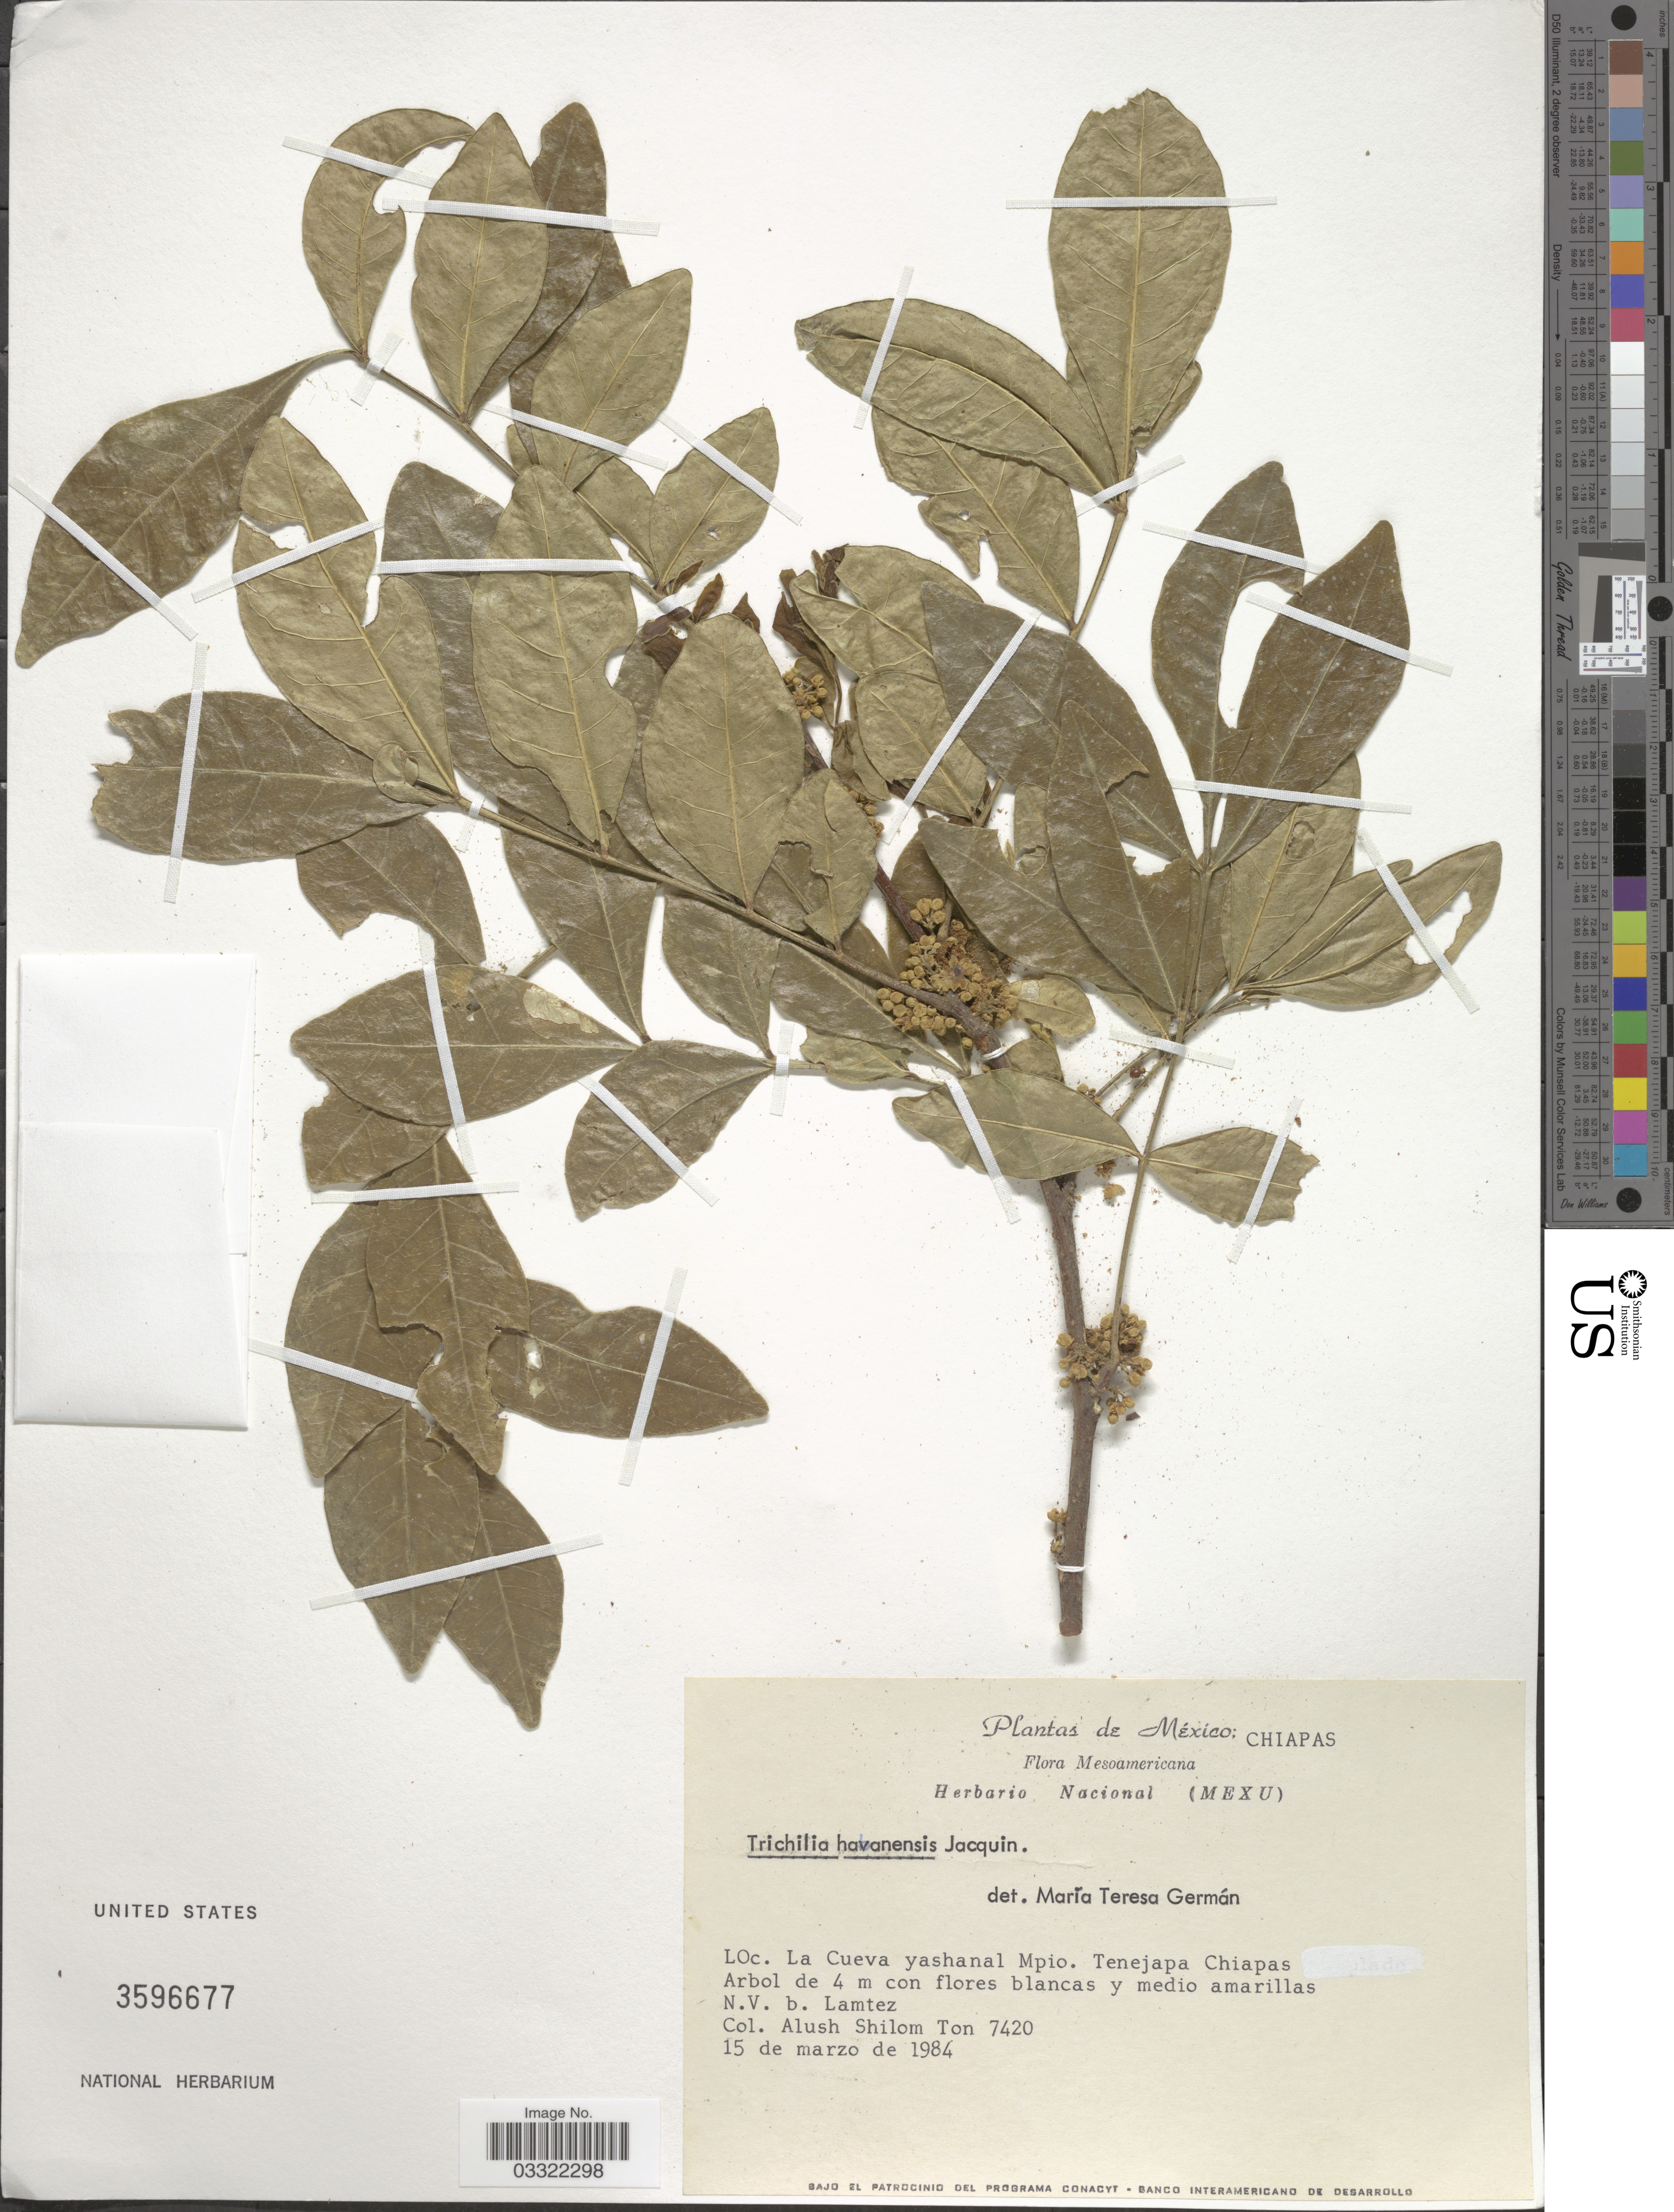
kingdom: Plantae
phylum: Tracheophyta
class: Magnoliopsida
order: Sapindales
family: Meliaceae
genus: Trichilia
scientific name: Trichilia havanensis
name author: Jacq.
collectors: A. M. Ton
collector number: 7420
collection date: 1984-03-15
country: Mexico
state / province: Chiapas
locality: La Cueva yashanal Mpio. Tenejapa Chiapas.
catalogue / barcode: US 3596677